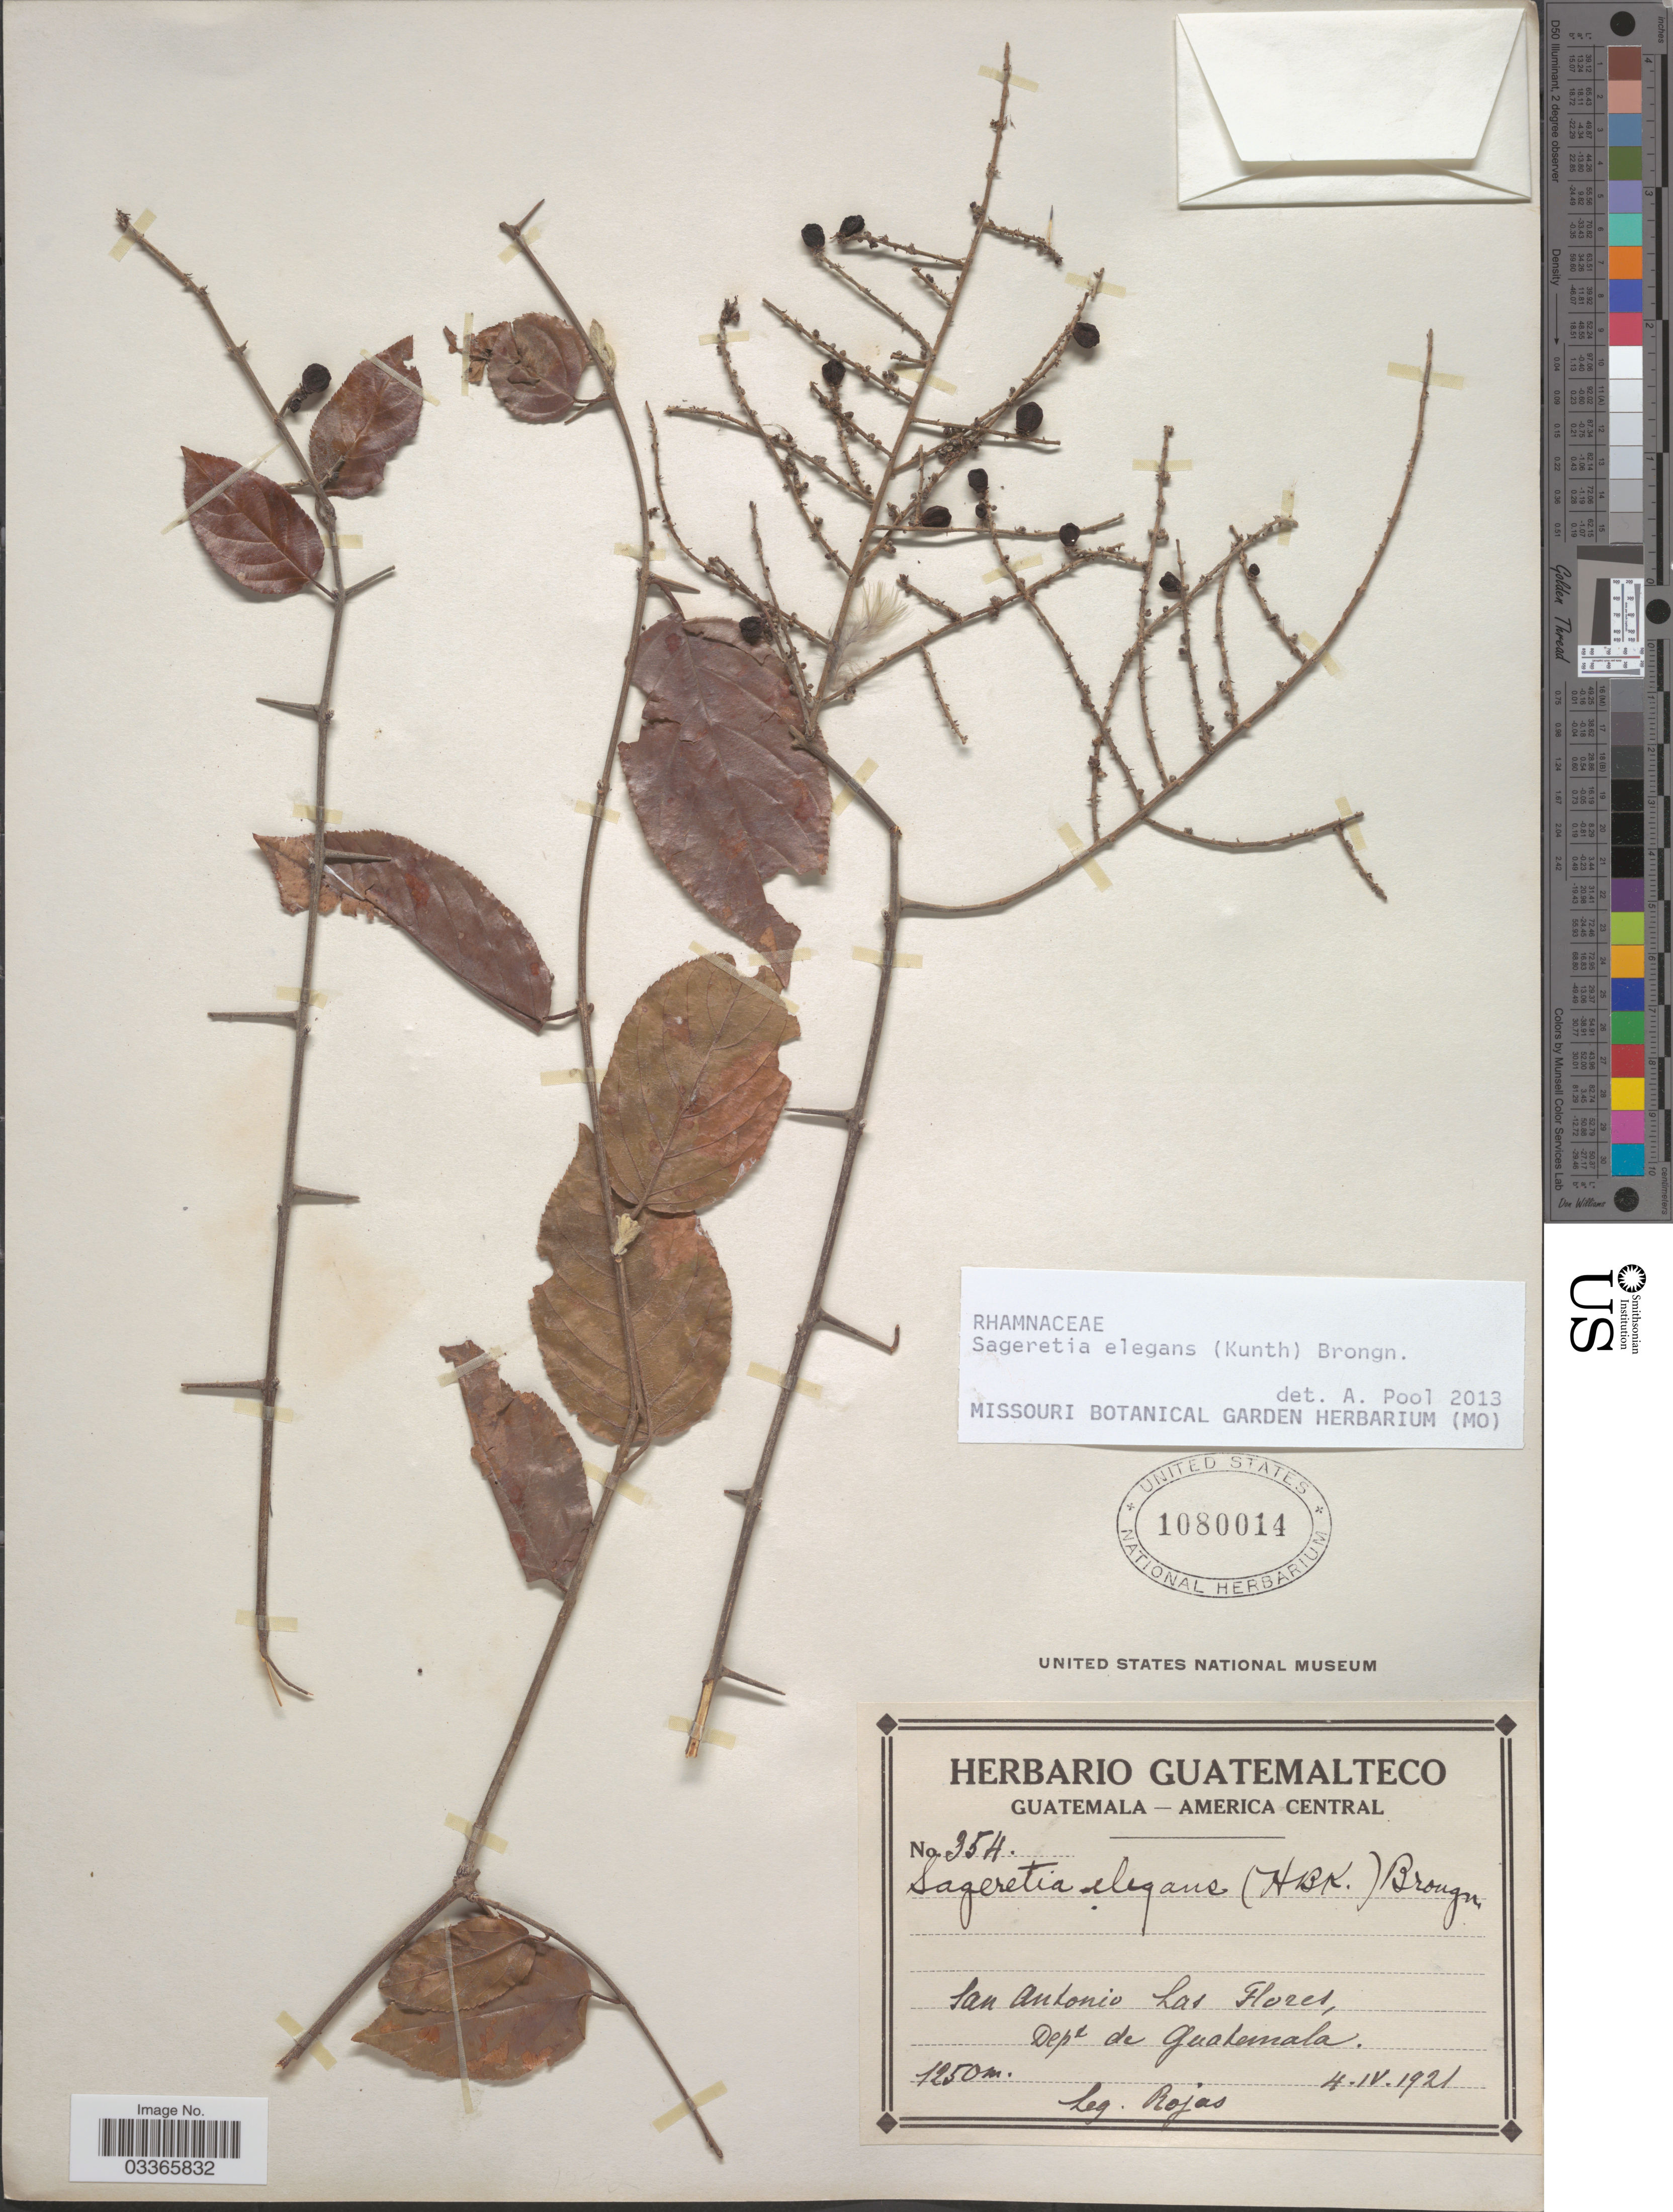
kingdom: Plantae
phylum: Tracheophyta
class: Magnoliopsida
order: Rosales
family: Rhamnaceae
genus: Sageretia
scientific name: Sageretia elegans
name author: (Kunth) Brongn.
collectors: Rojas, --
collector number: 354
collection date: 1921-04-04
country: Guatemala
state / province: Guatemala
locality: San Antonio Las Flores. Dept de Guatemala.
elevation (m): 1250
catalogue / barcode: US 1080014